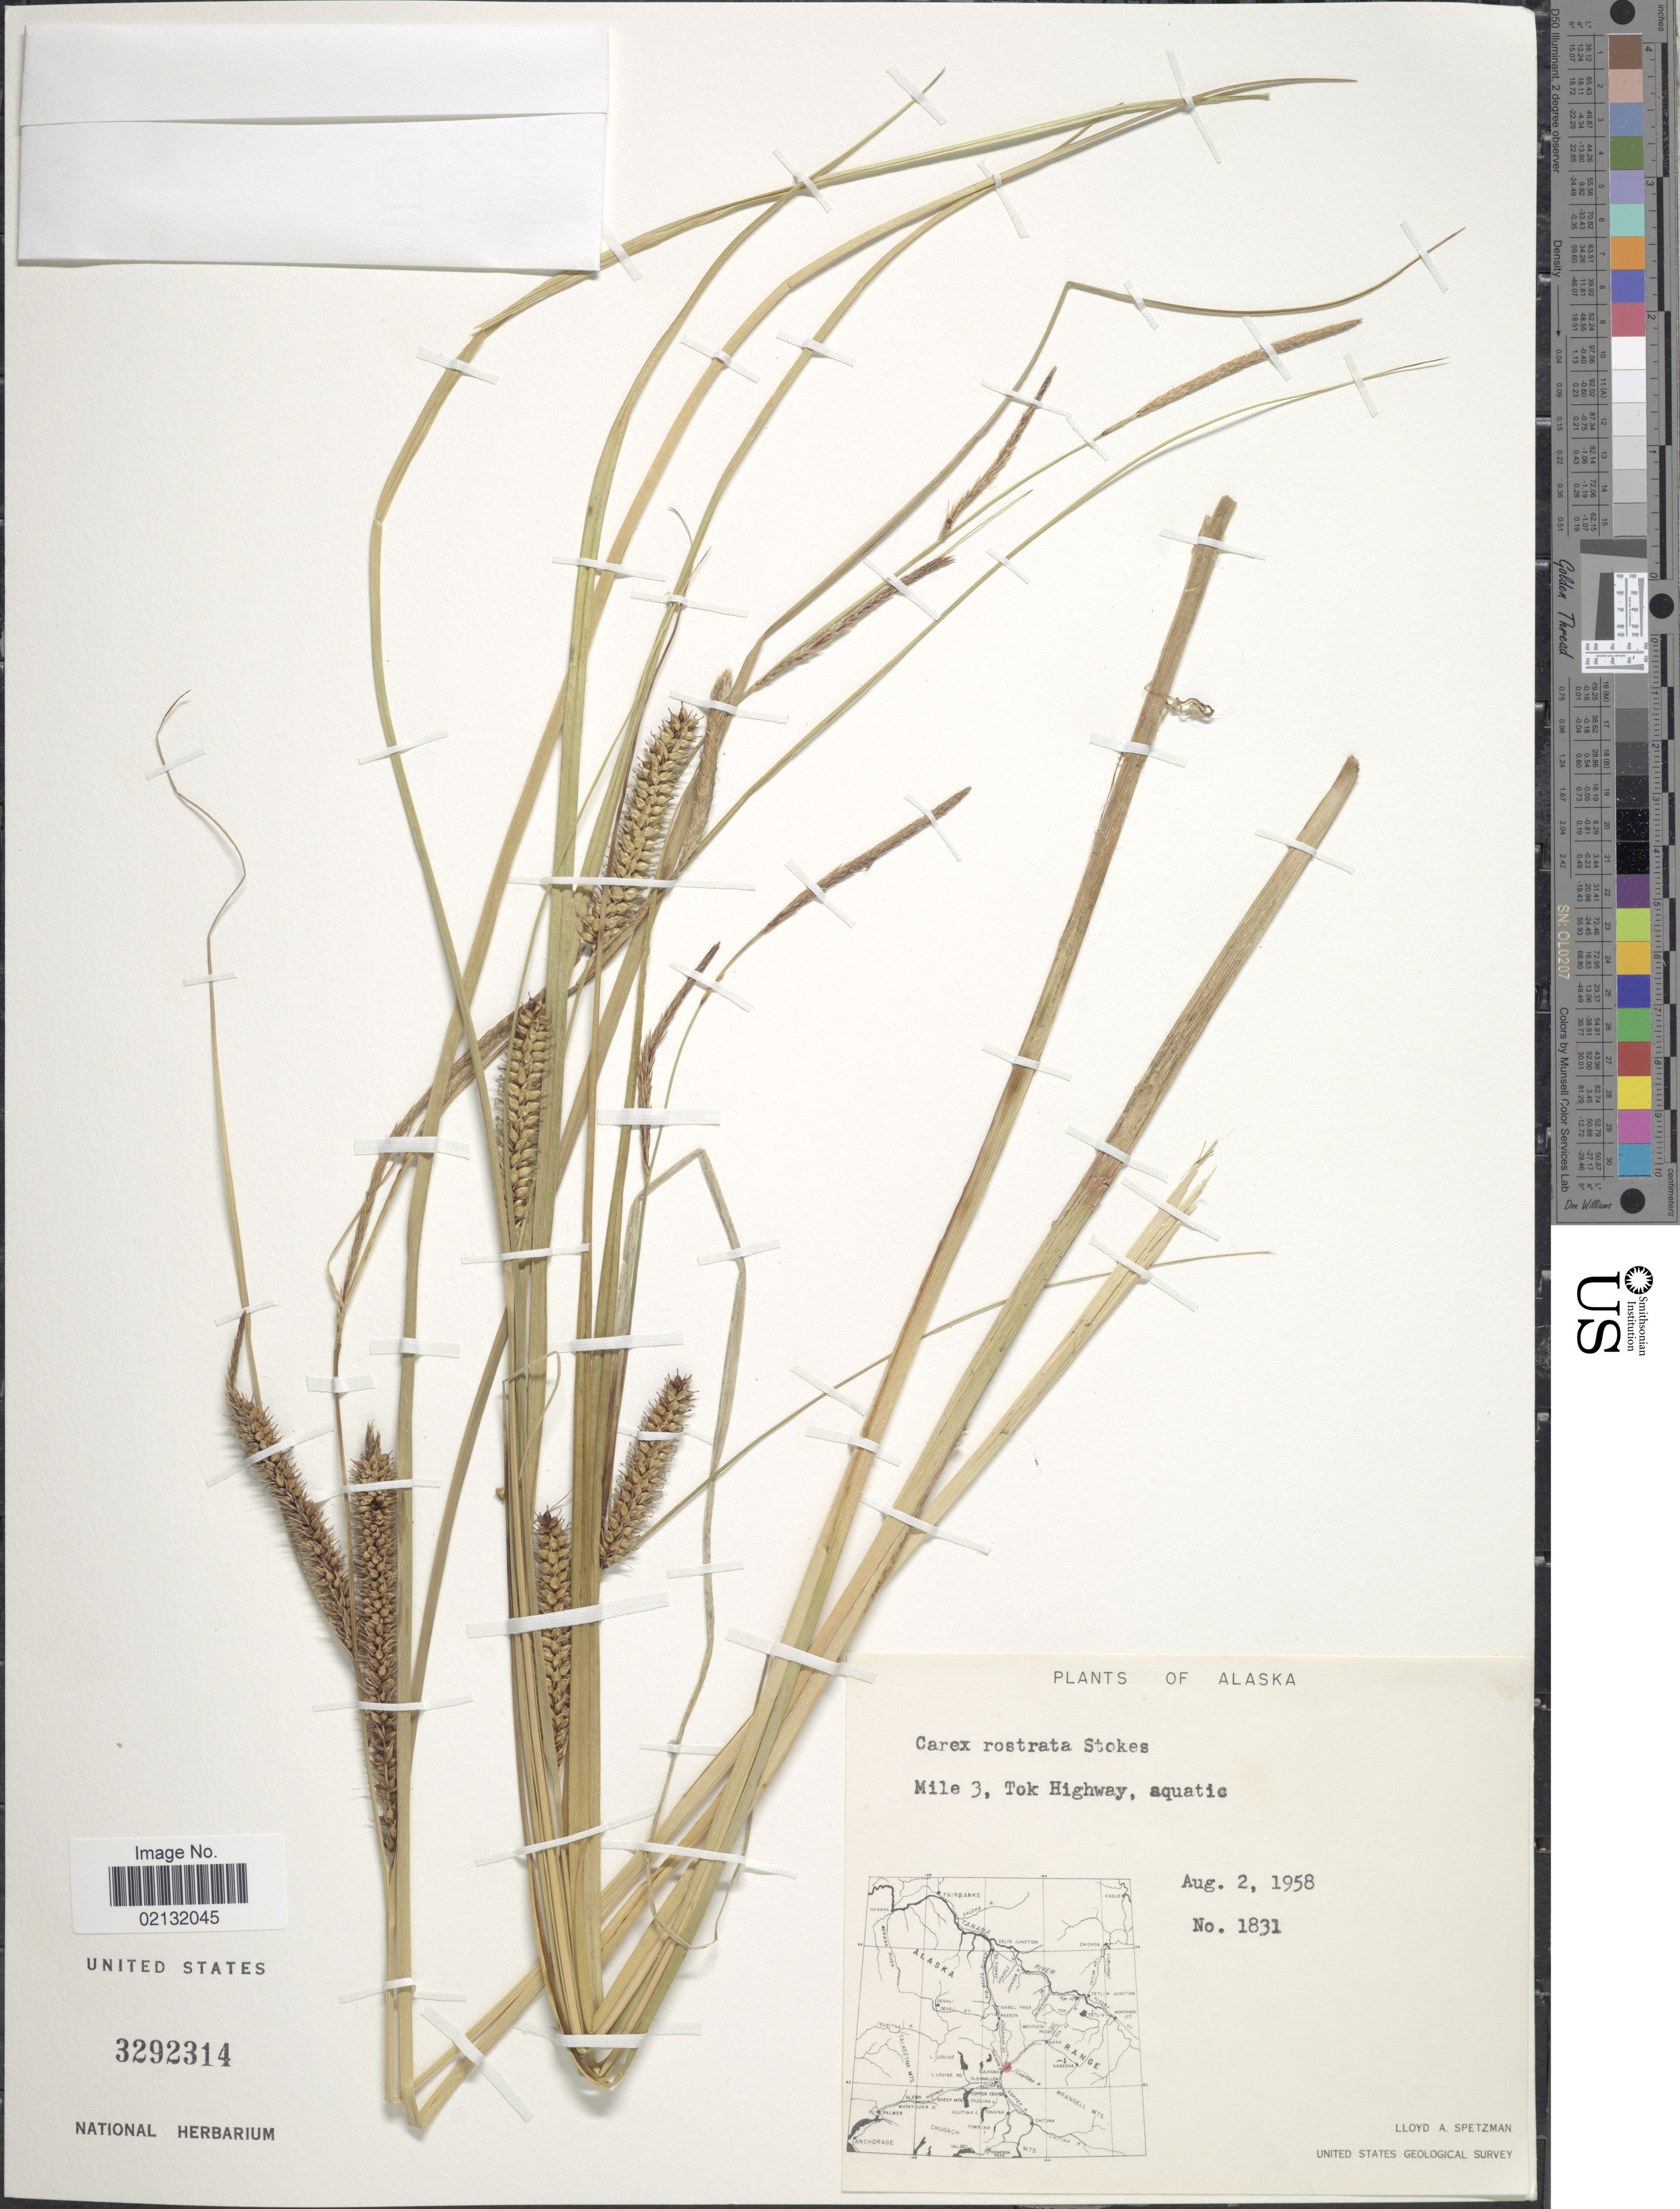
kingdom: Plantae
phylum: Tracheophyta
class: Liliopsida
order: Poales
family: Cyperaceae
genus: Carex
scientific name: Carex rostrata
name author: Stokes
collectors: L. Spetzman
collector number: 1831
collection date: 1958-08-02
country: United States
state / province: Alaska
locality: Mile 3, Tok Highway, aqautic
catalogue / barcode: US 3292314